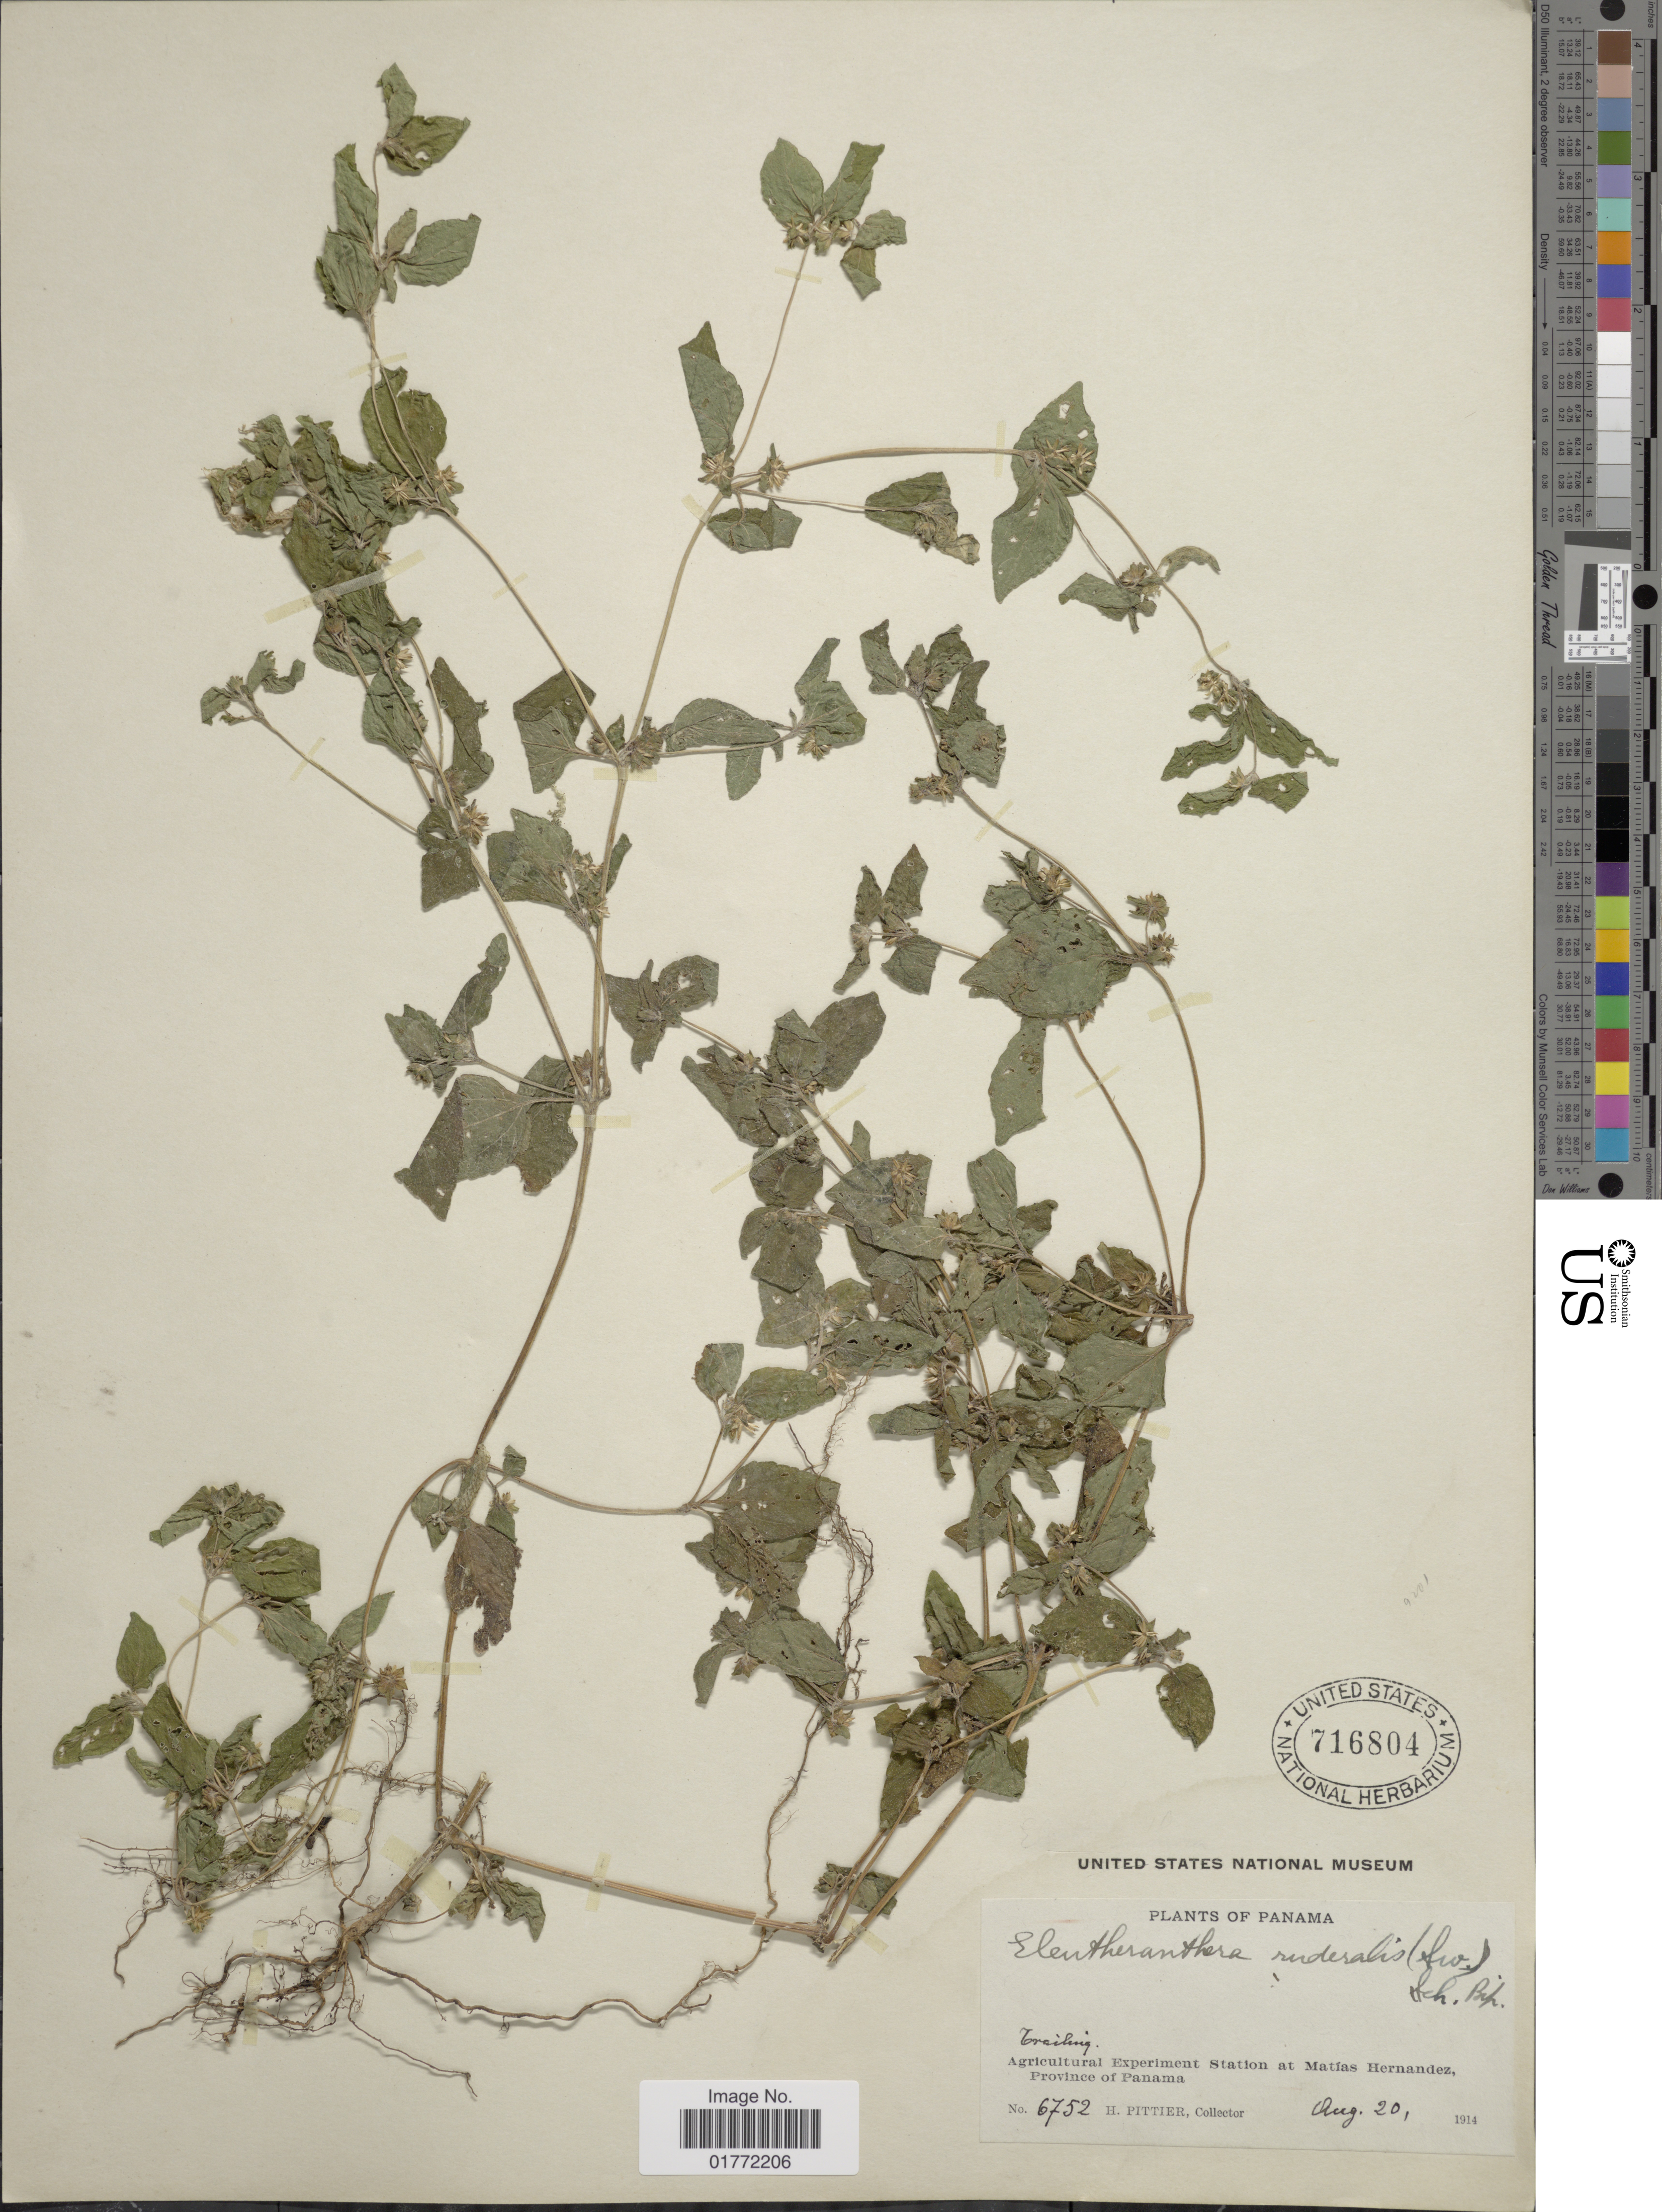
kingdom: Plantae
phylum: Tracheophyta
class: Magnoliopsida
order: Asterales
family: Asteraceae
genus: Eleutheranthera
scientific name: Eleutheranthera ruderalis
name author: (Sw.) Sch. Bip.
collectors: H. F. Pittier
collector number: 6752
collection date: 1914-08-20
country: Panama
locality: Agricultural Experiment Station at Matias Hernandez, Province of Panama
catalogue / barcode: US 716804